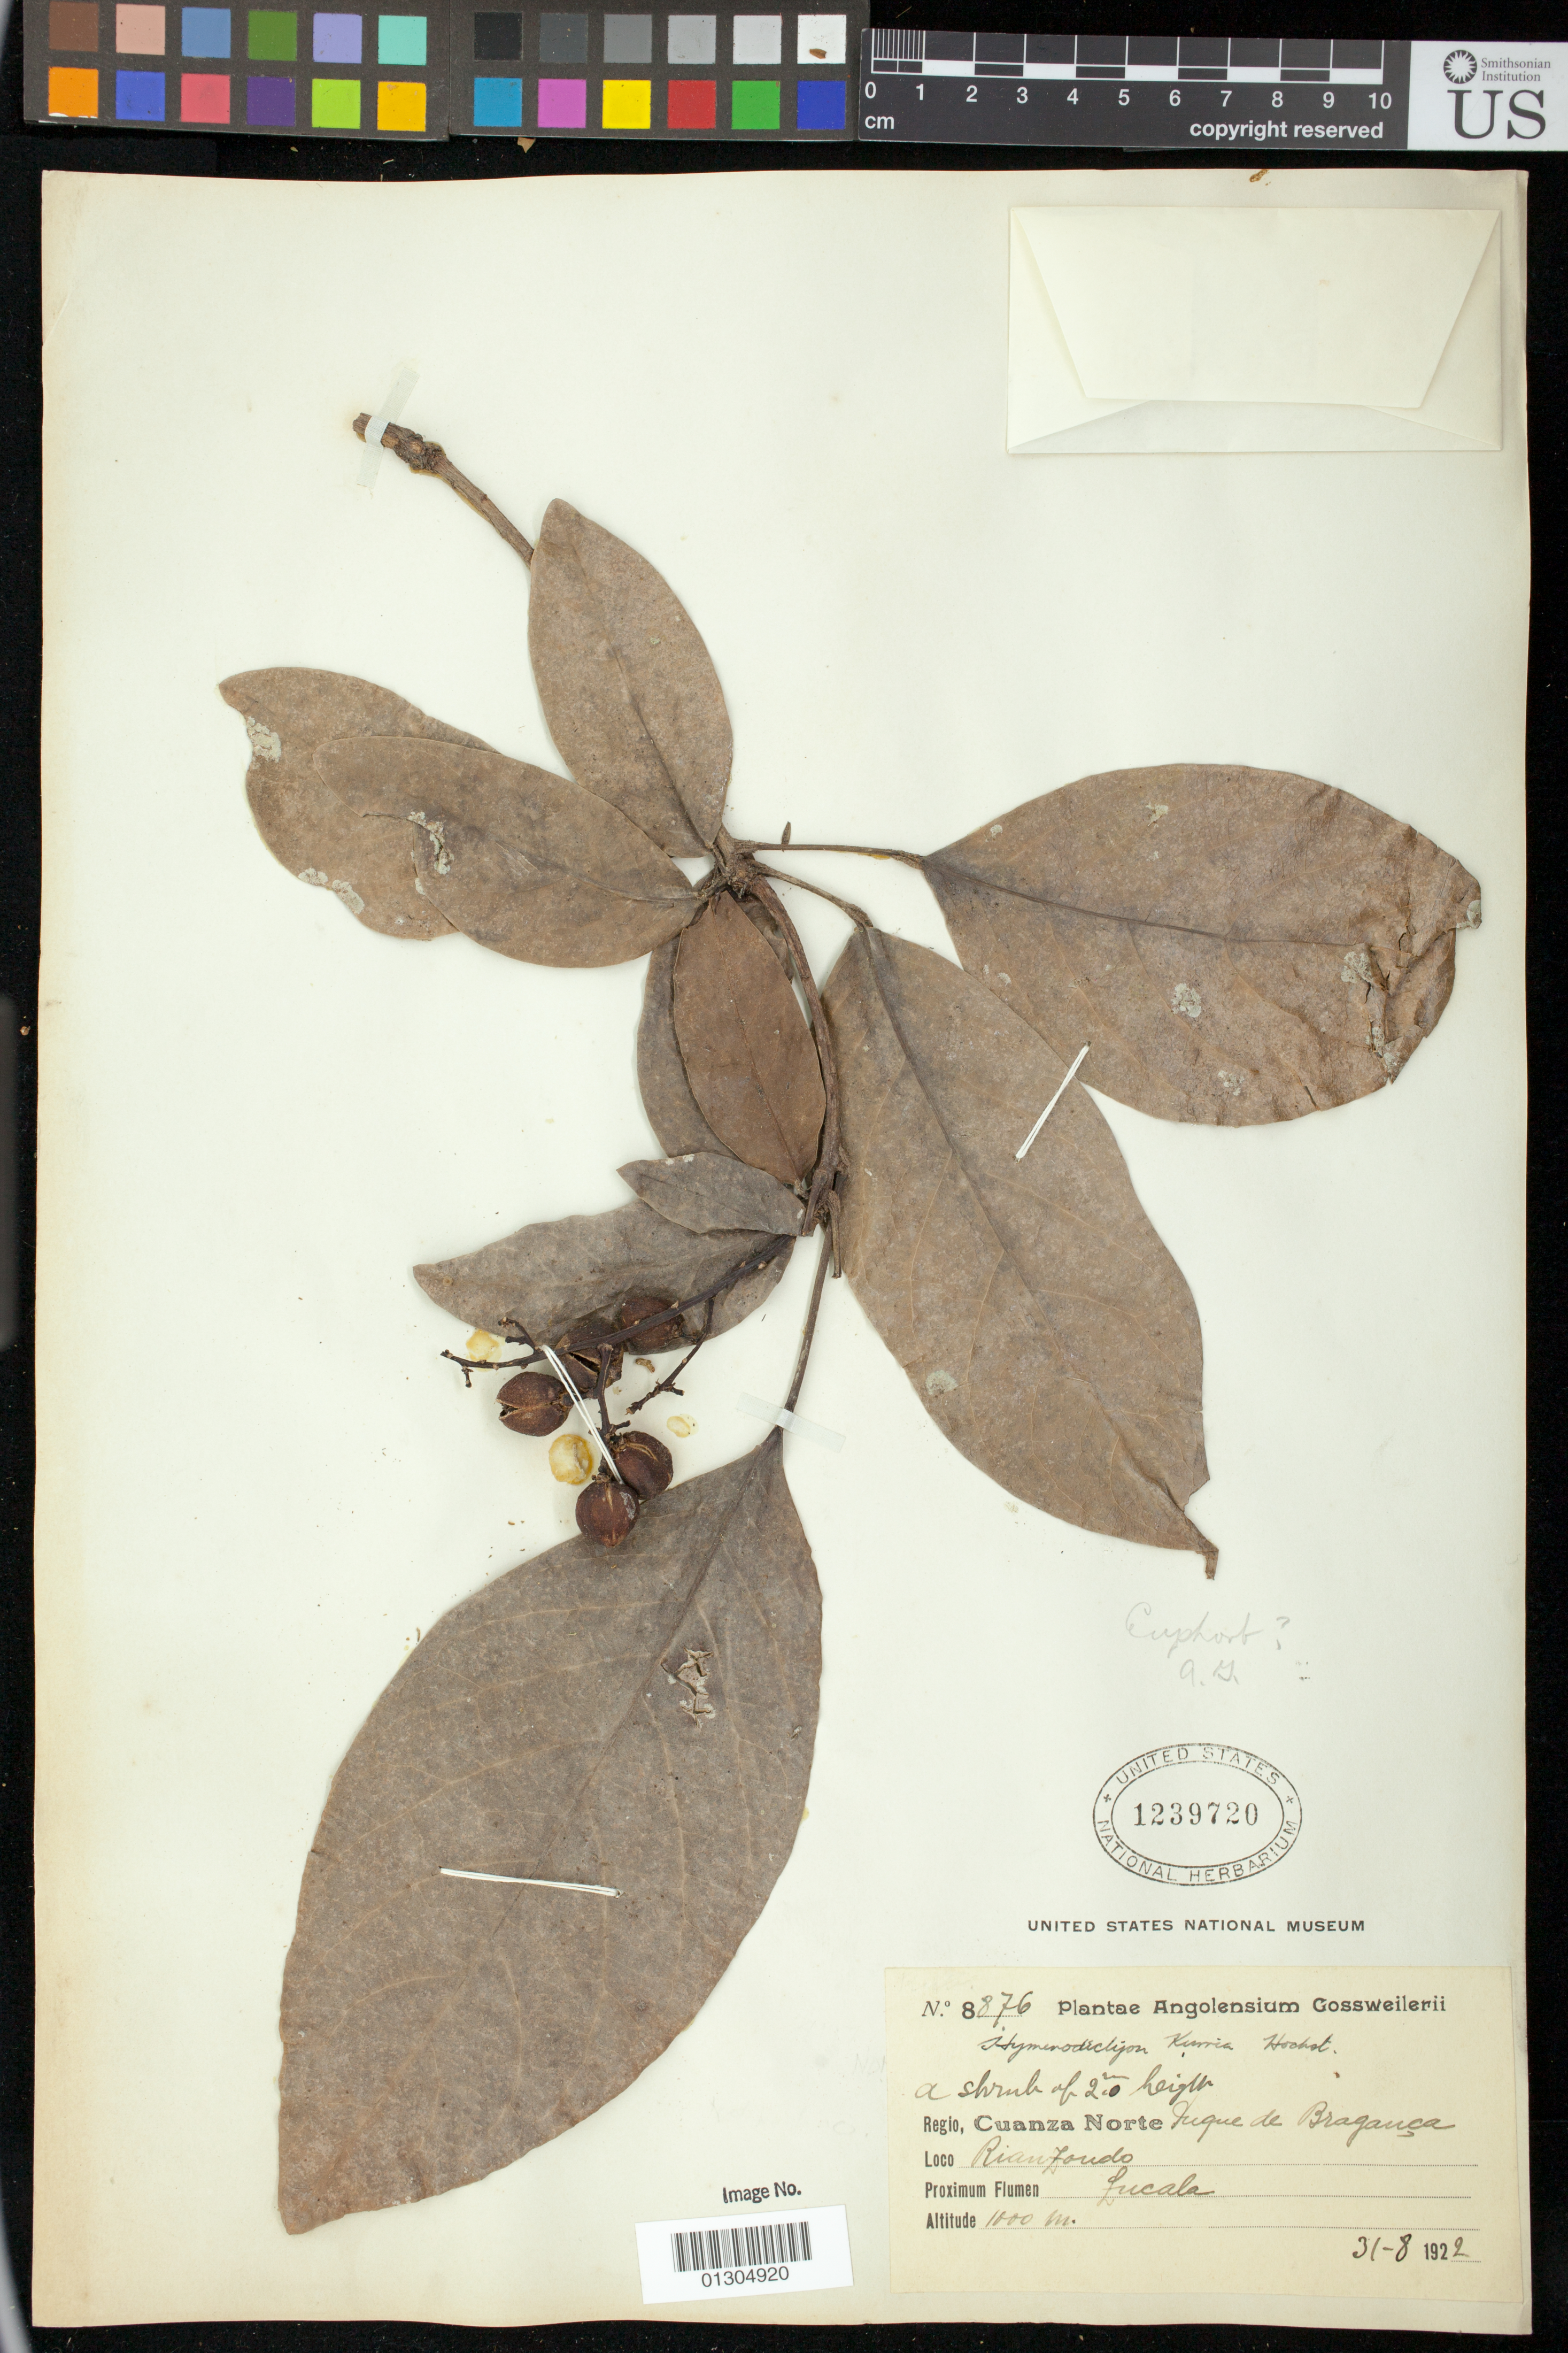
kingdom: Plantae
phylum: Tracheophyta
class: Magnoliopsida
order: Malpighiales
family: Euphorbiaceae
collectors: J. Gossweiler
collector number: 8876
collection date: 1922-08-31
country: Angola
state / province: Cuanza Norte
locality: Duque de Bragauca [Calandula] Rianloudo, Lucala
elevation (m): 1000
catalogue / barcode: US 1239720